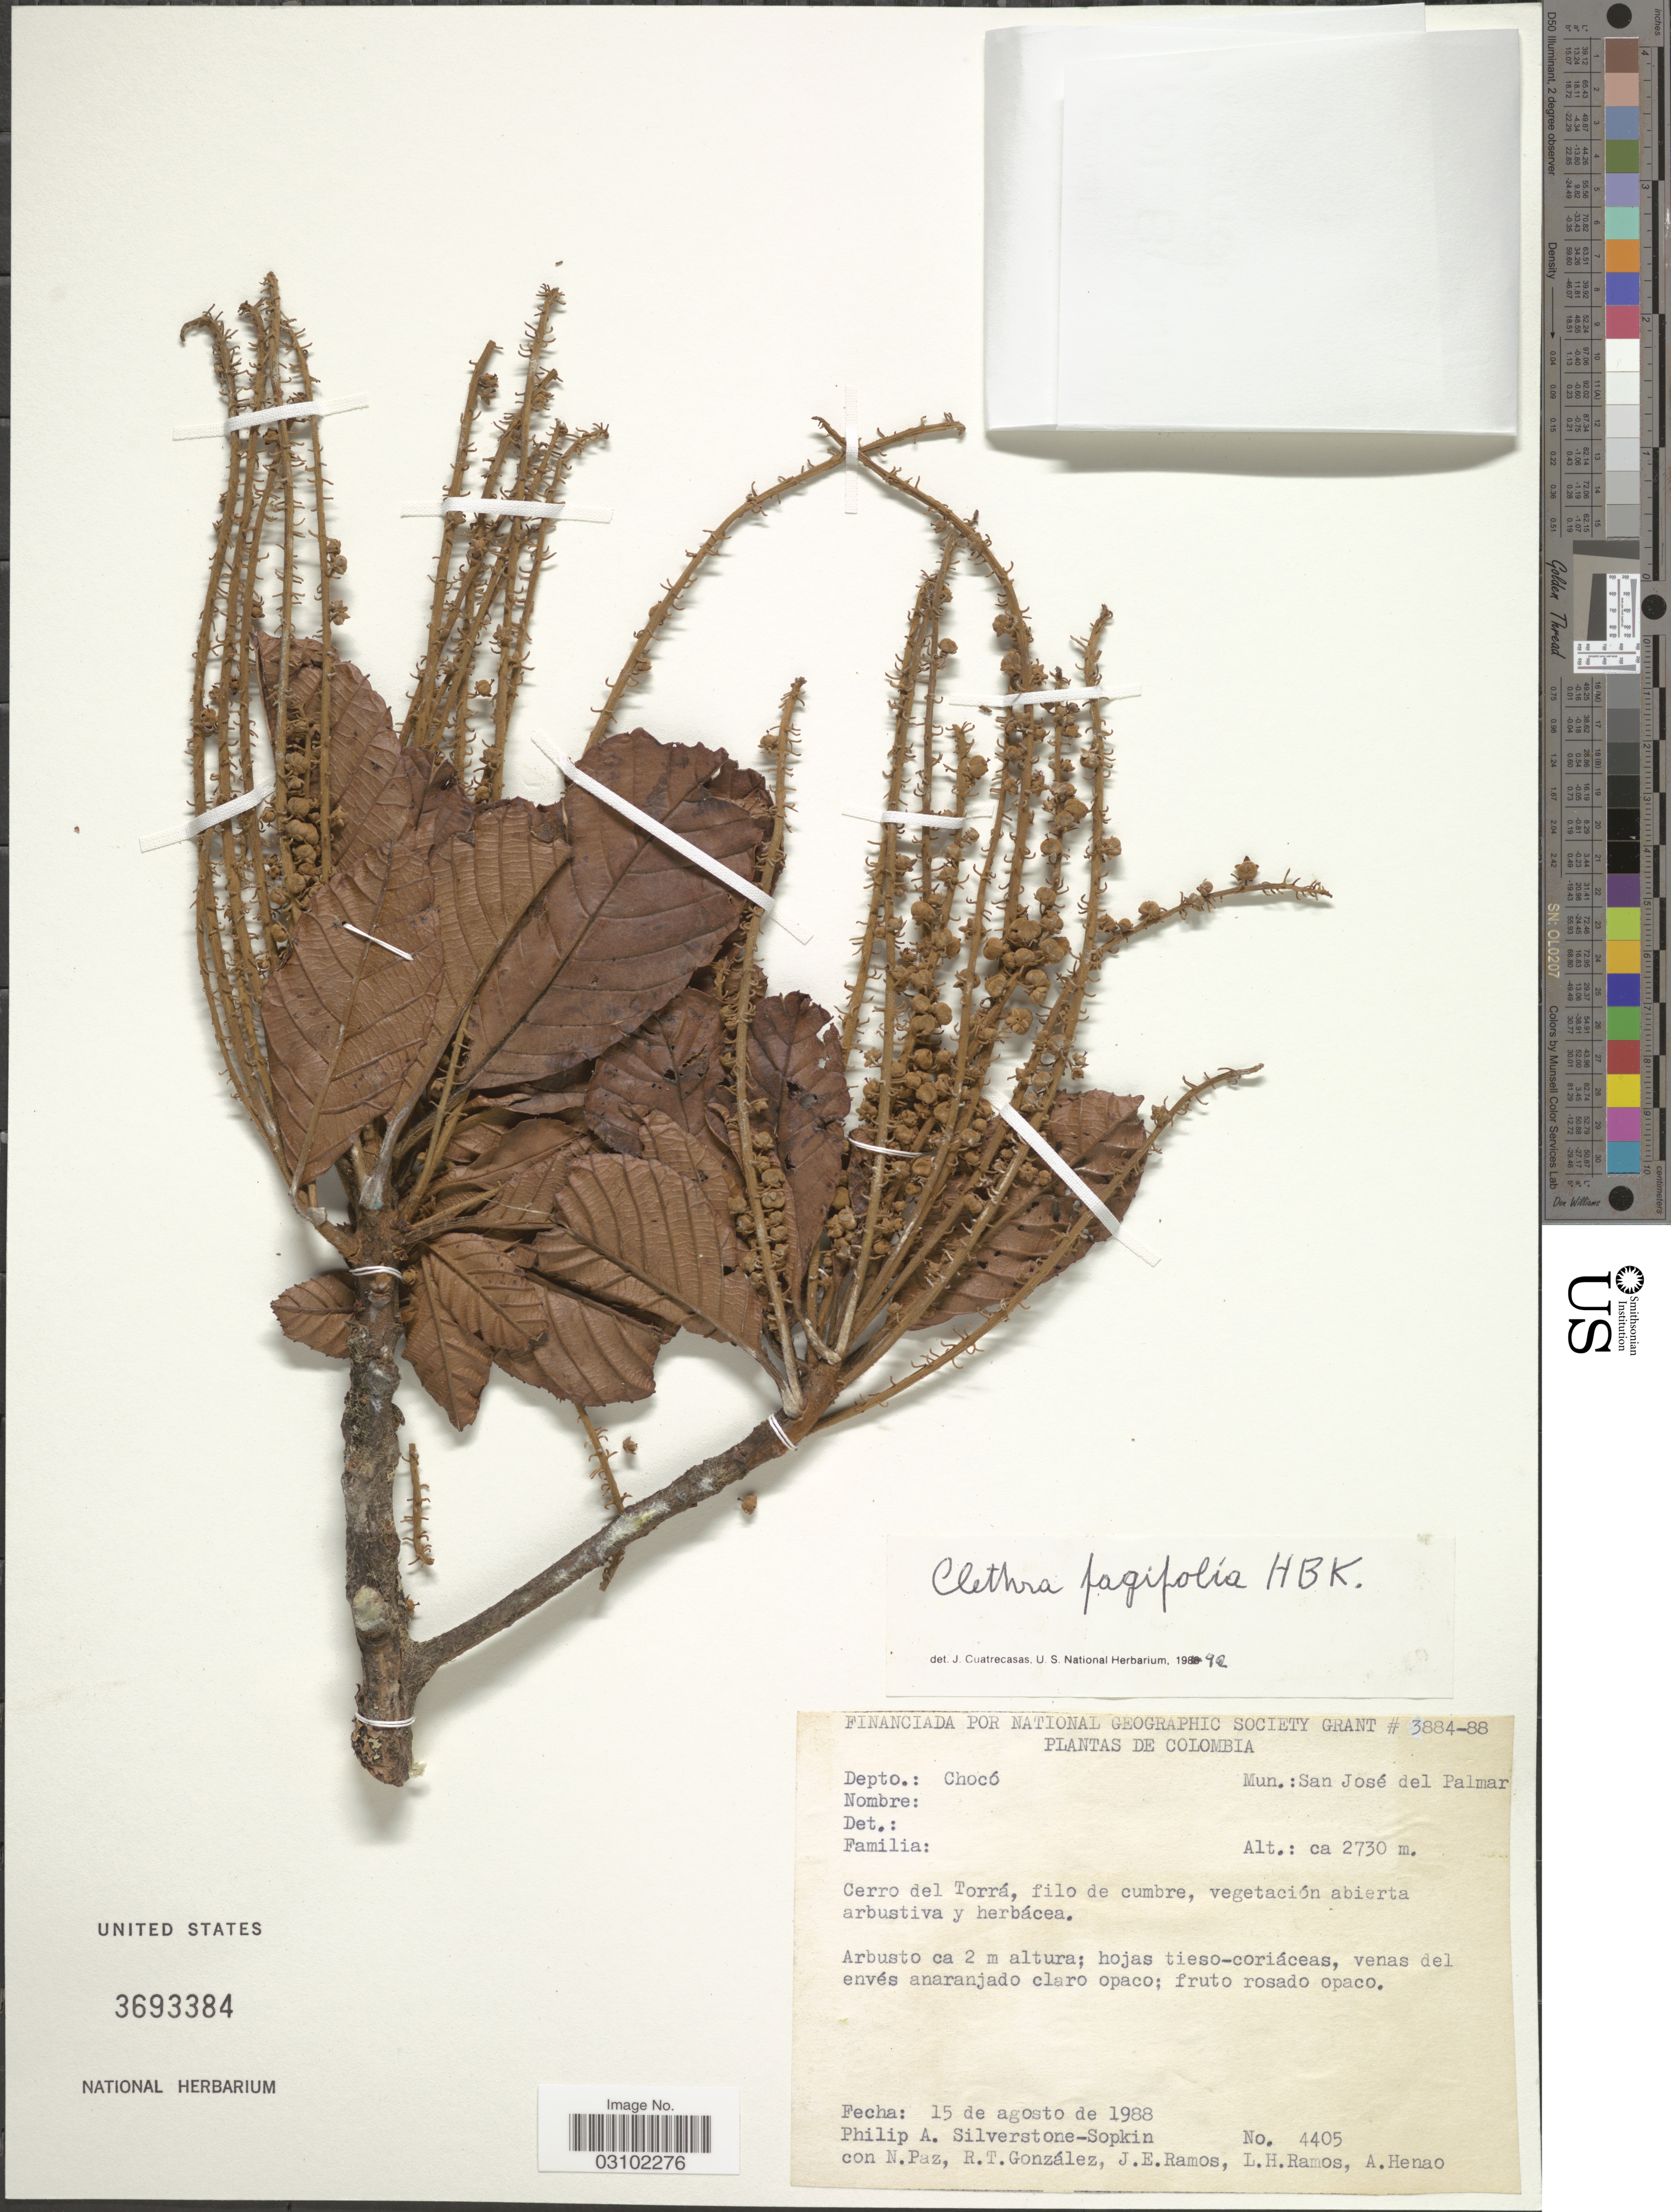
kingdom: Plantae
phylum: Tracheophyta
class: Magnoliopsida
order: Ericales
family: Clethraceae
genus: Clethra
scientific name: Clethra fagifolia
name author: Kunth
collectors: P. A. Silverstone-Sopkin, N. Paz, R. Gonzalez, J. E. Ramos & et al.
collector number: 4405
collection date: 1988-08-15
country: Colombia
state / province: Chocó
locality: Depto.: Chocó, Mun.: San José del Palmar, Cerro del Torrá.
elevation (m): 2730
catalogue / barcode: US 3693384